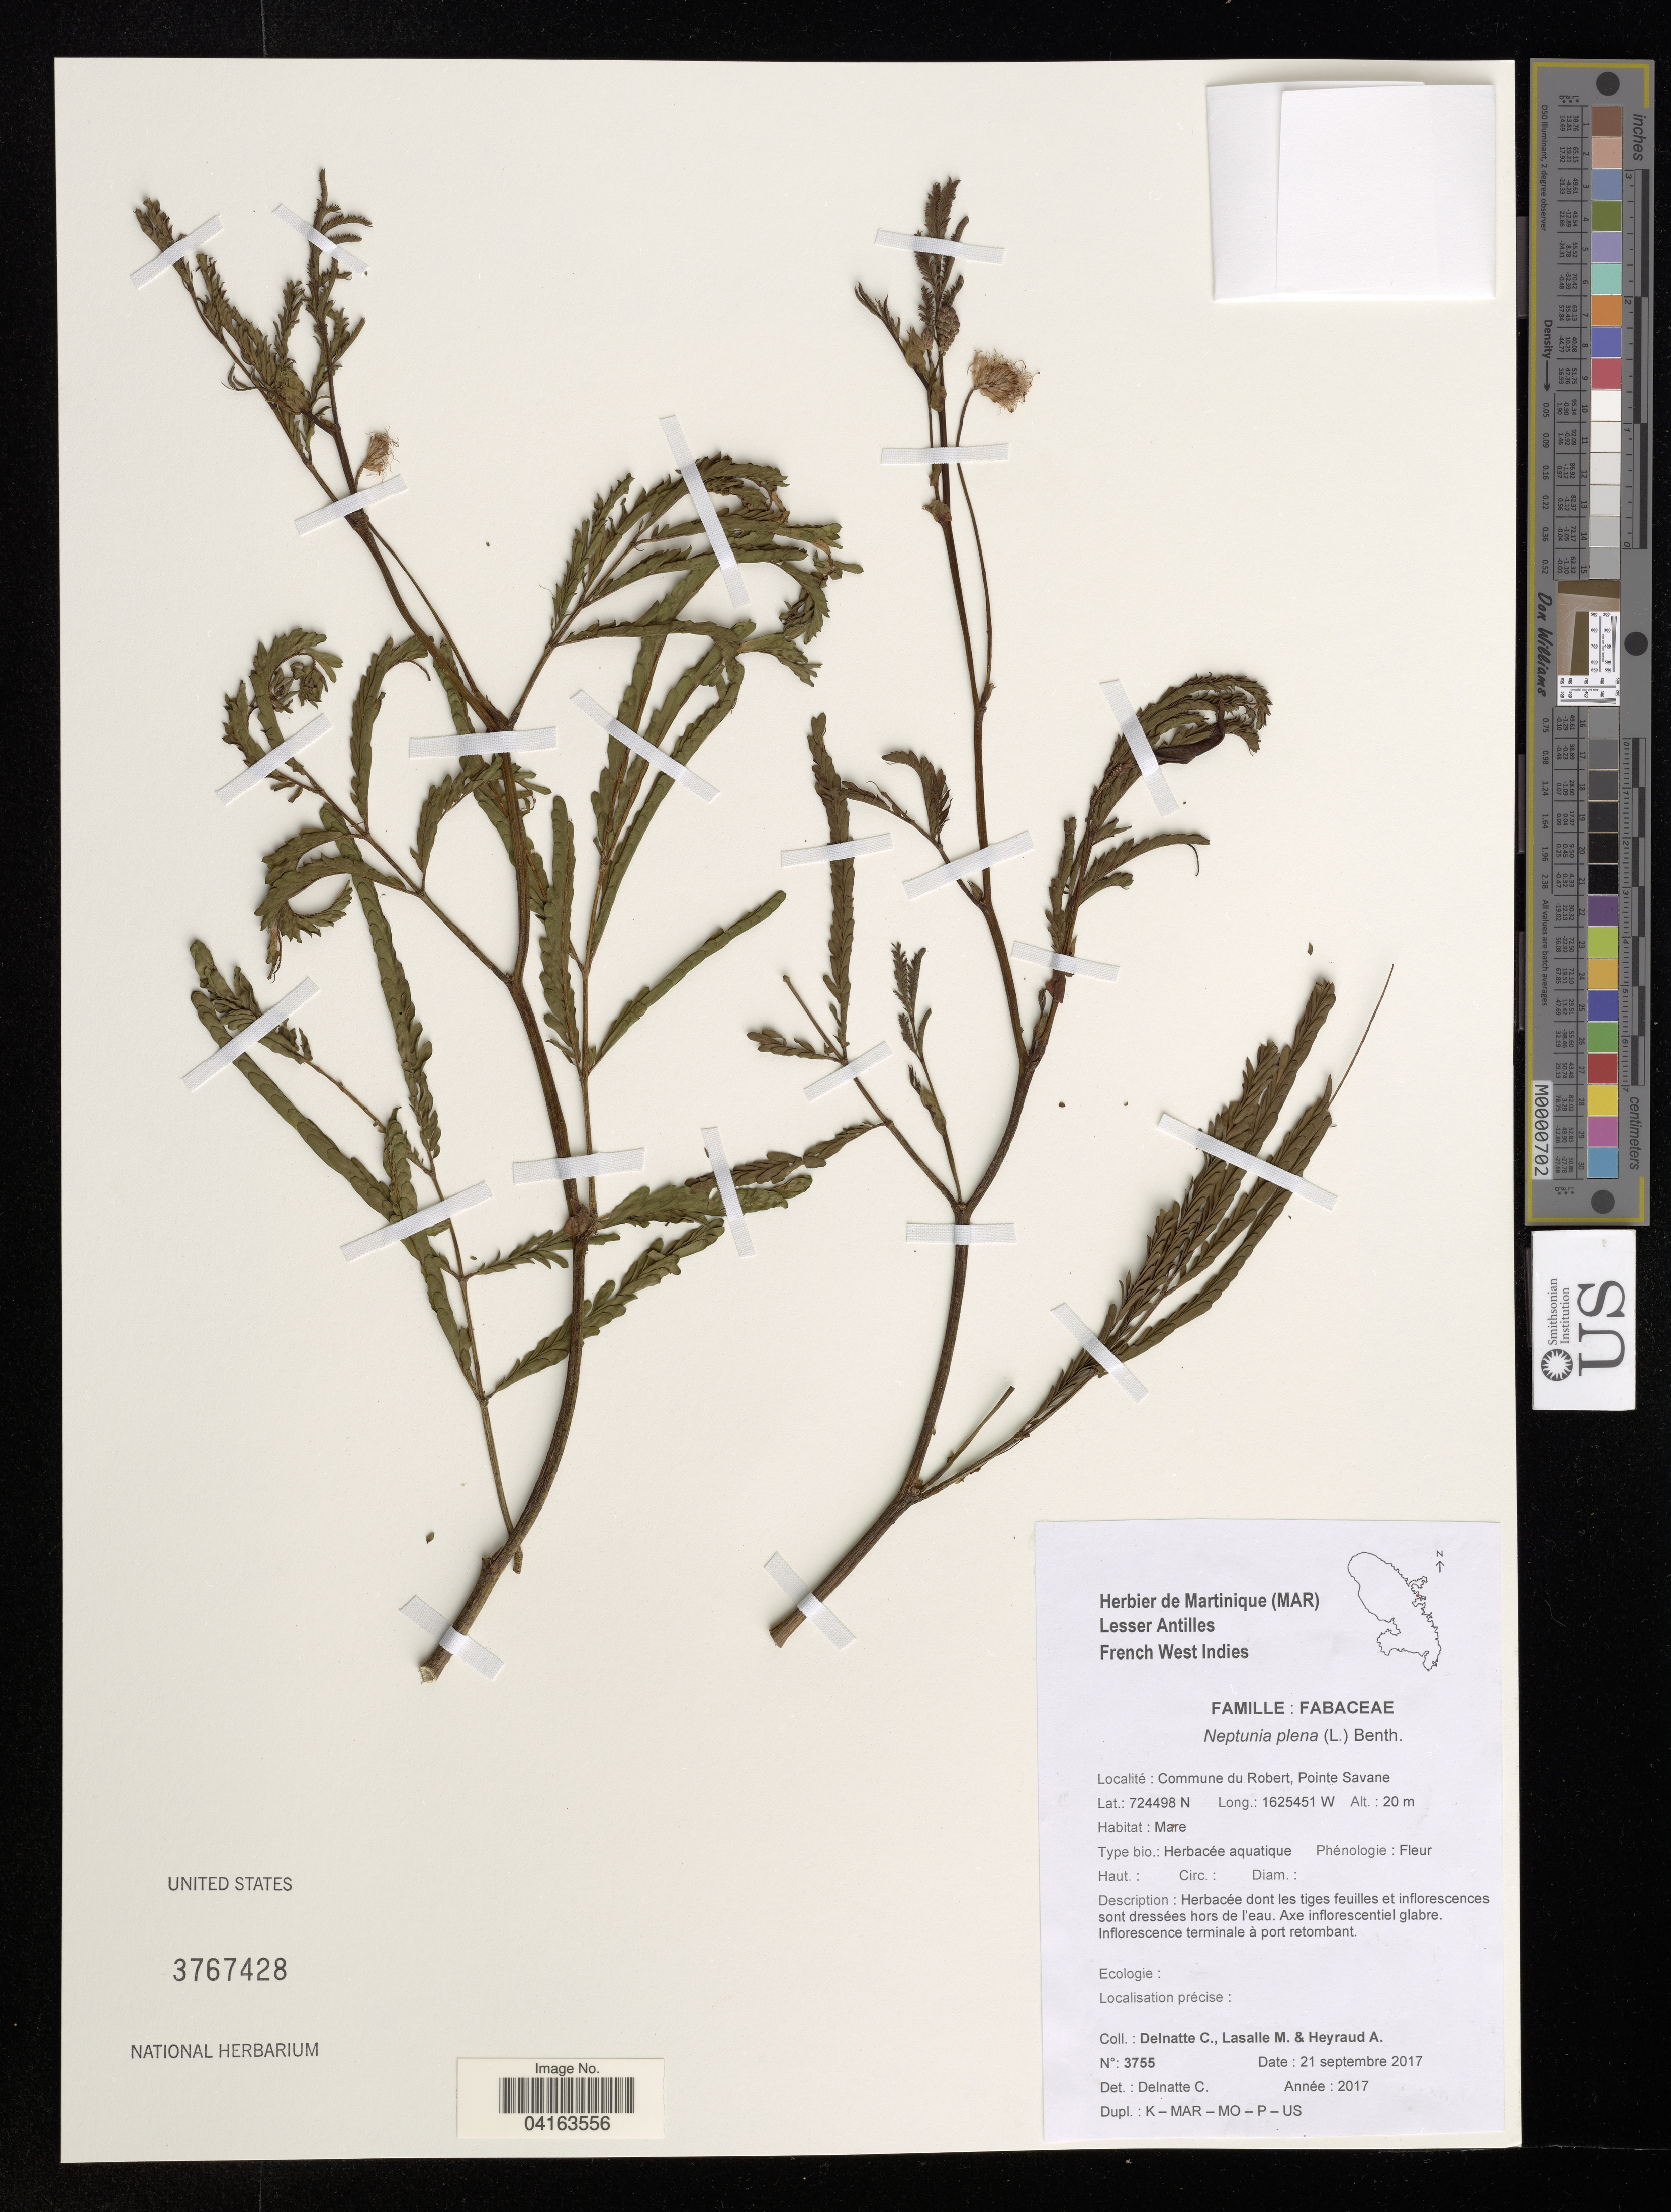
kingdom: Plantae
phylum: Tracheophyta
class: Magnoliopsida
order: Fabales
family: Fabaceae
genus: Neptunia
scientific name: Neptunia plena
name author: (L.) Benth.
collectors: C. Delnatte, M. Lasalle & A. Heyraud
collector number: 3755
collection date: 2017-09-21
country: Grenada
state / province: Carriacou and Petite Martinique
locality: Lesser Antilles. French West Indies. Commune du Robert, Pointe Savane.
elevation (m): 20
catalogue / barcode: US 3767428